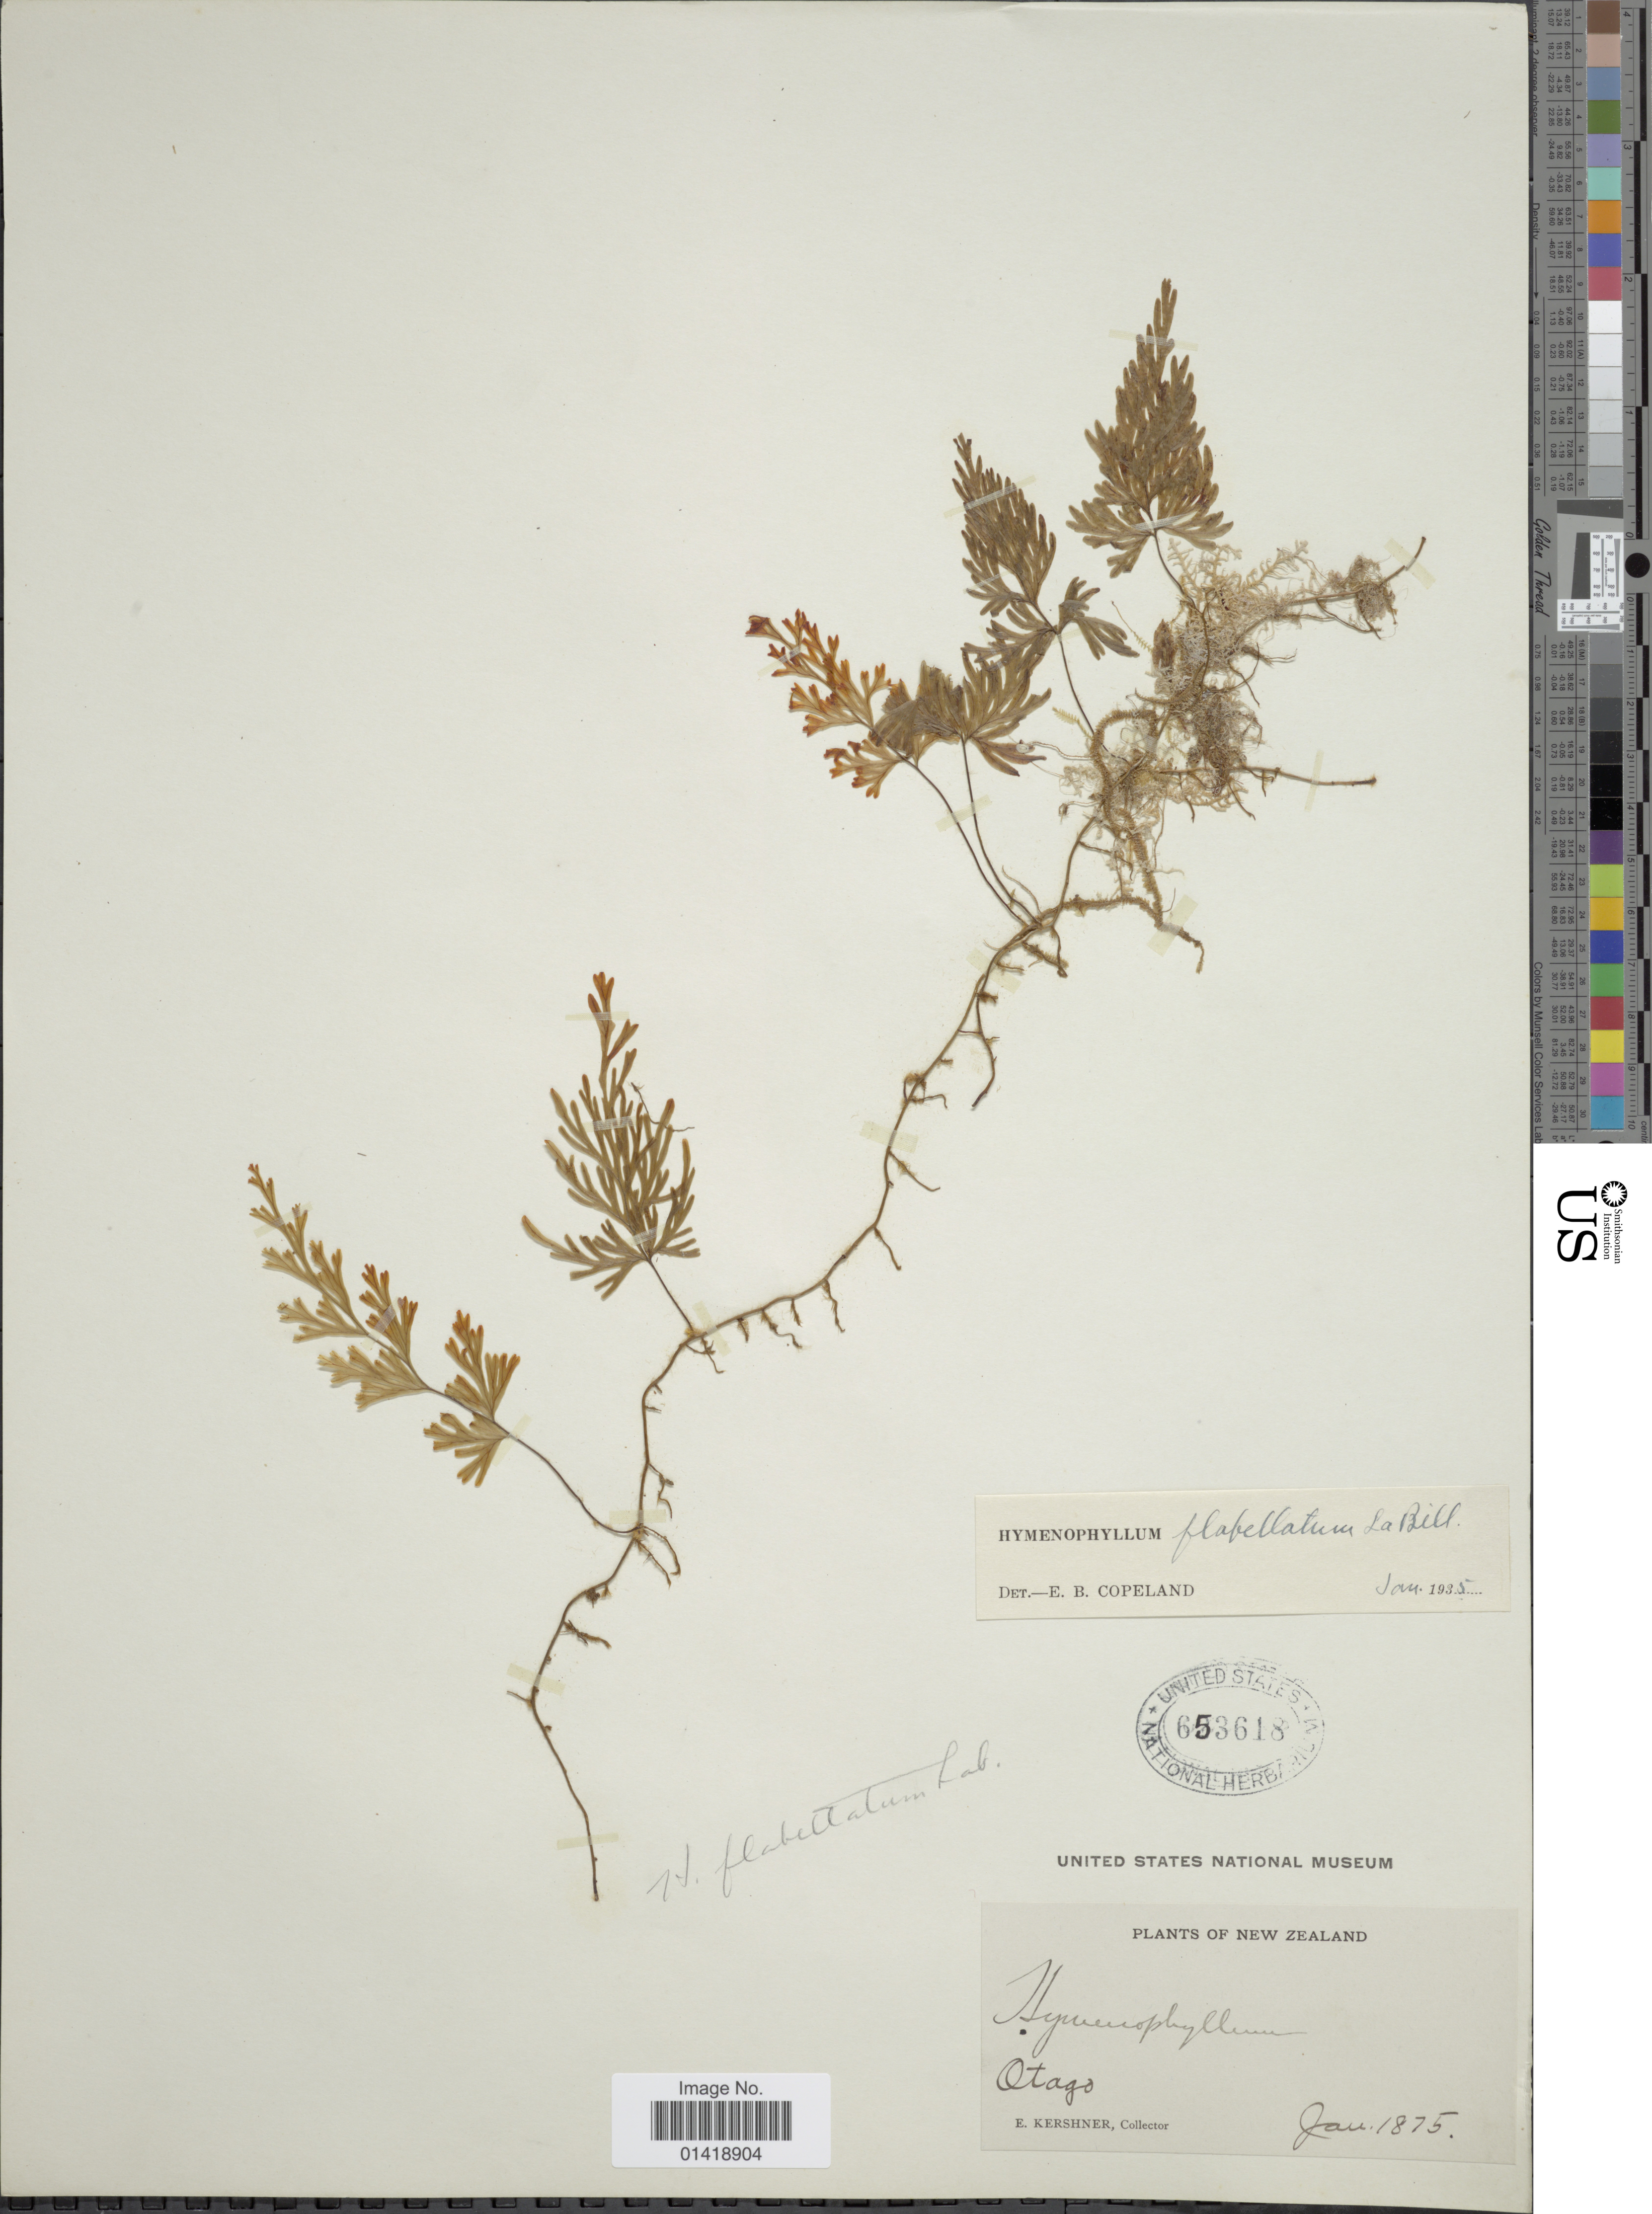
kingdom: Plantae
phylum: Tracheophyta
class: Polypodiopsida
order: Hymenophyllales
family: Hymenophyllaceae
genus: Hymenophyllum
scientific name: Hymenophyllum flabellatum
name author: Labill.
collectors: E. Kershner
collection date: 1875-01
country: New Zealand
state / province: Otago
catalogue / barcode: US 653618